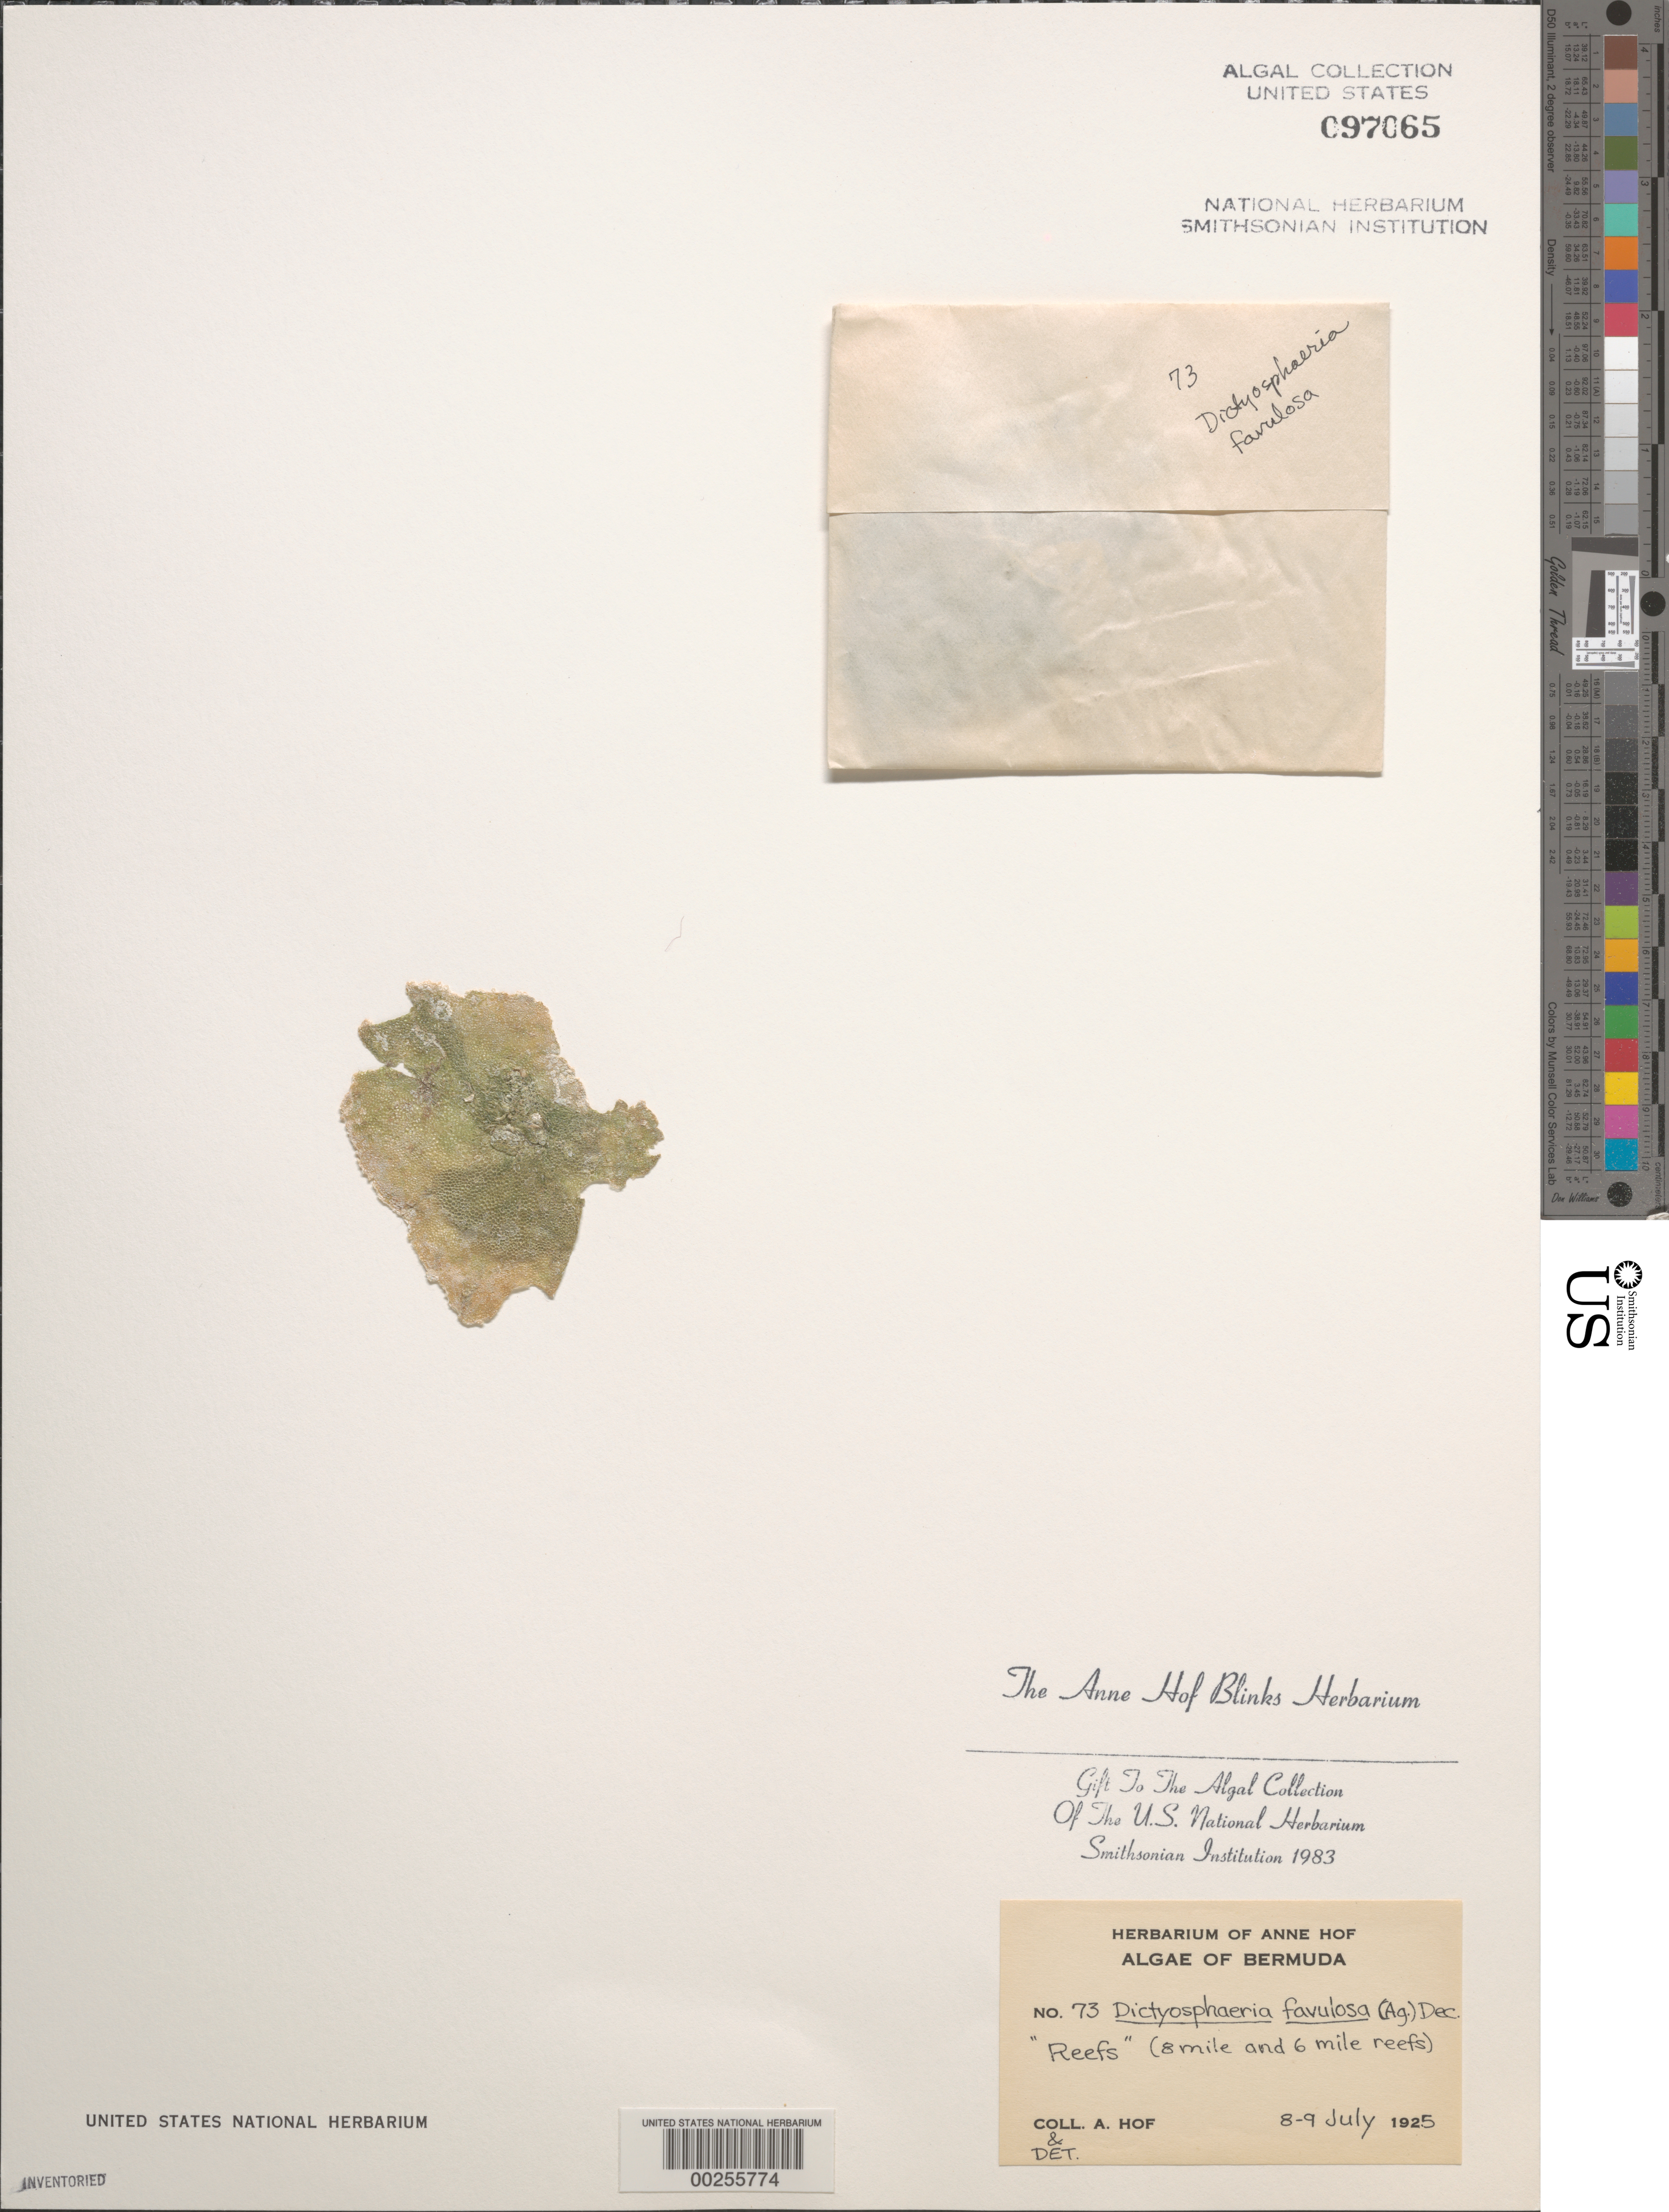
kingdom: Plantae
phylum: Chlorophyta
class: Ulvophyceae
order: Siphonocladales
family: Siphonocladaceae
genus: Dictyosphaeria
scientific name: Dictyosphaeria cavernosa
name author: (Forssk.) Børgesen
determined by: Algae name updating Project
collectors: A. Blinks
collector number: AHB 73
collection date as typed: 08 Jul 1925 TO 09 Jul 1925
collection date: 1925-07-08/1925-07-09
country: Bermuda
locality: Eight Mile Reef and Six Mile Reef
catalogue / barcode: US 97065